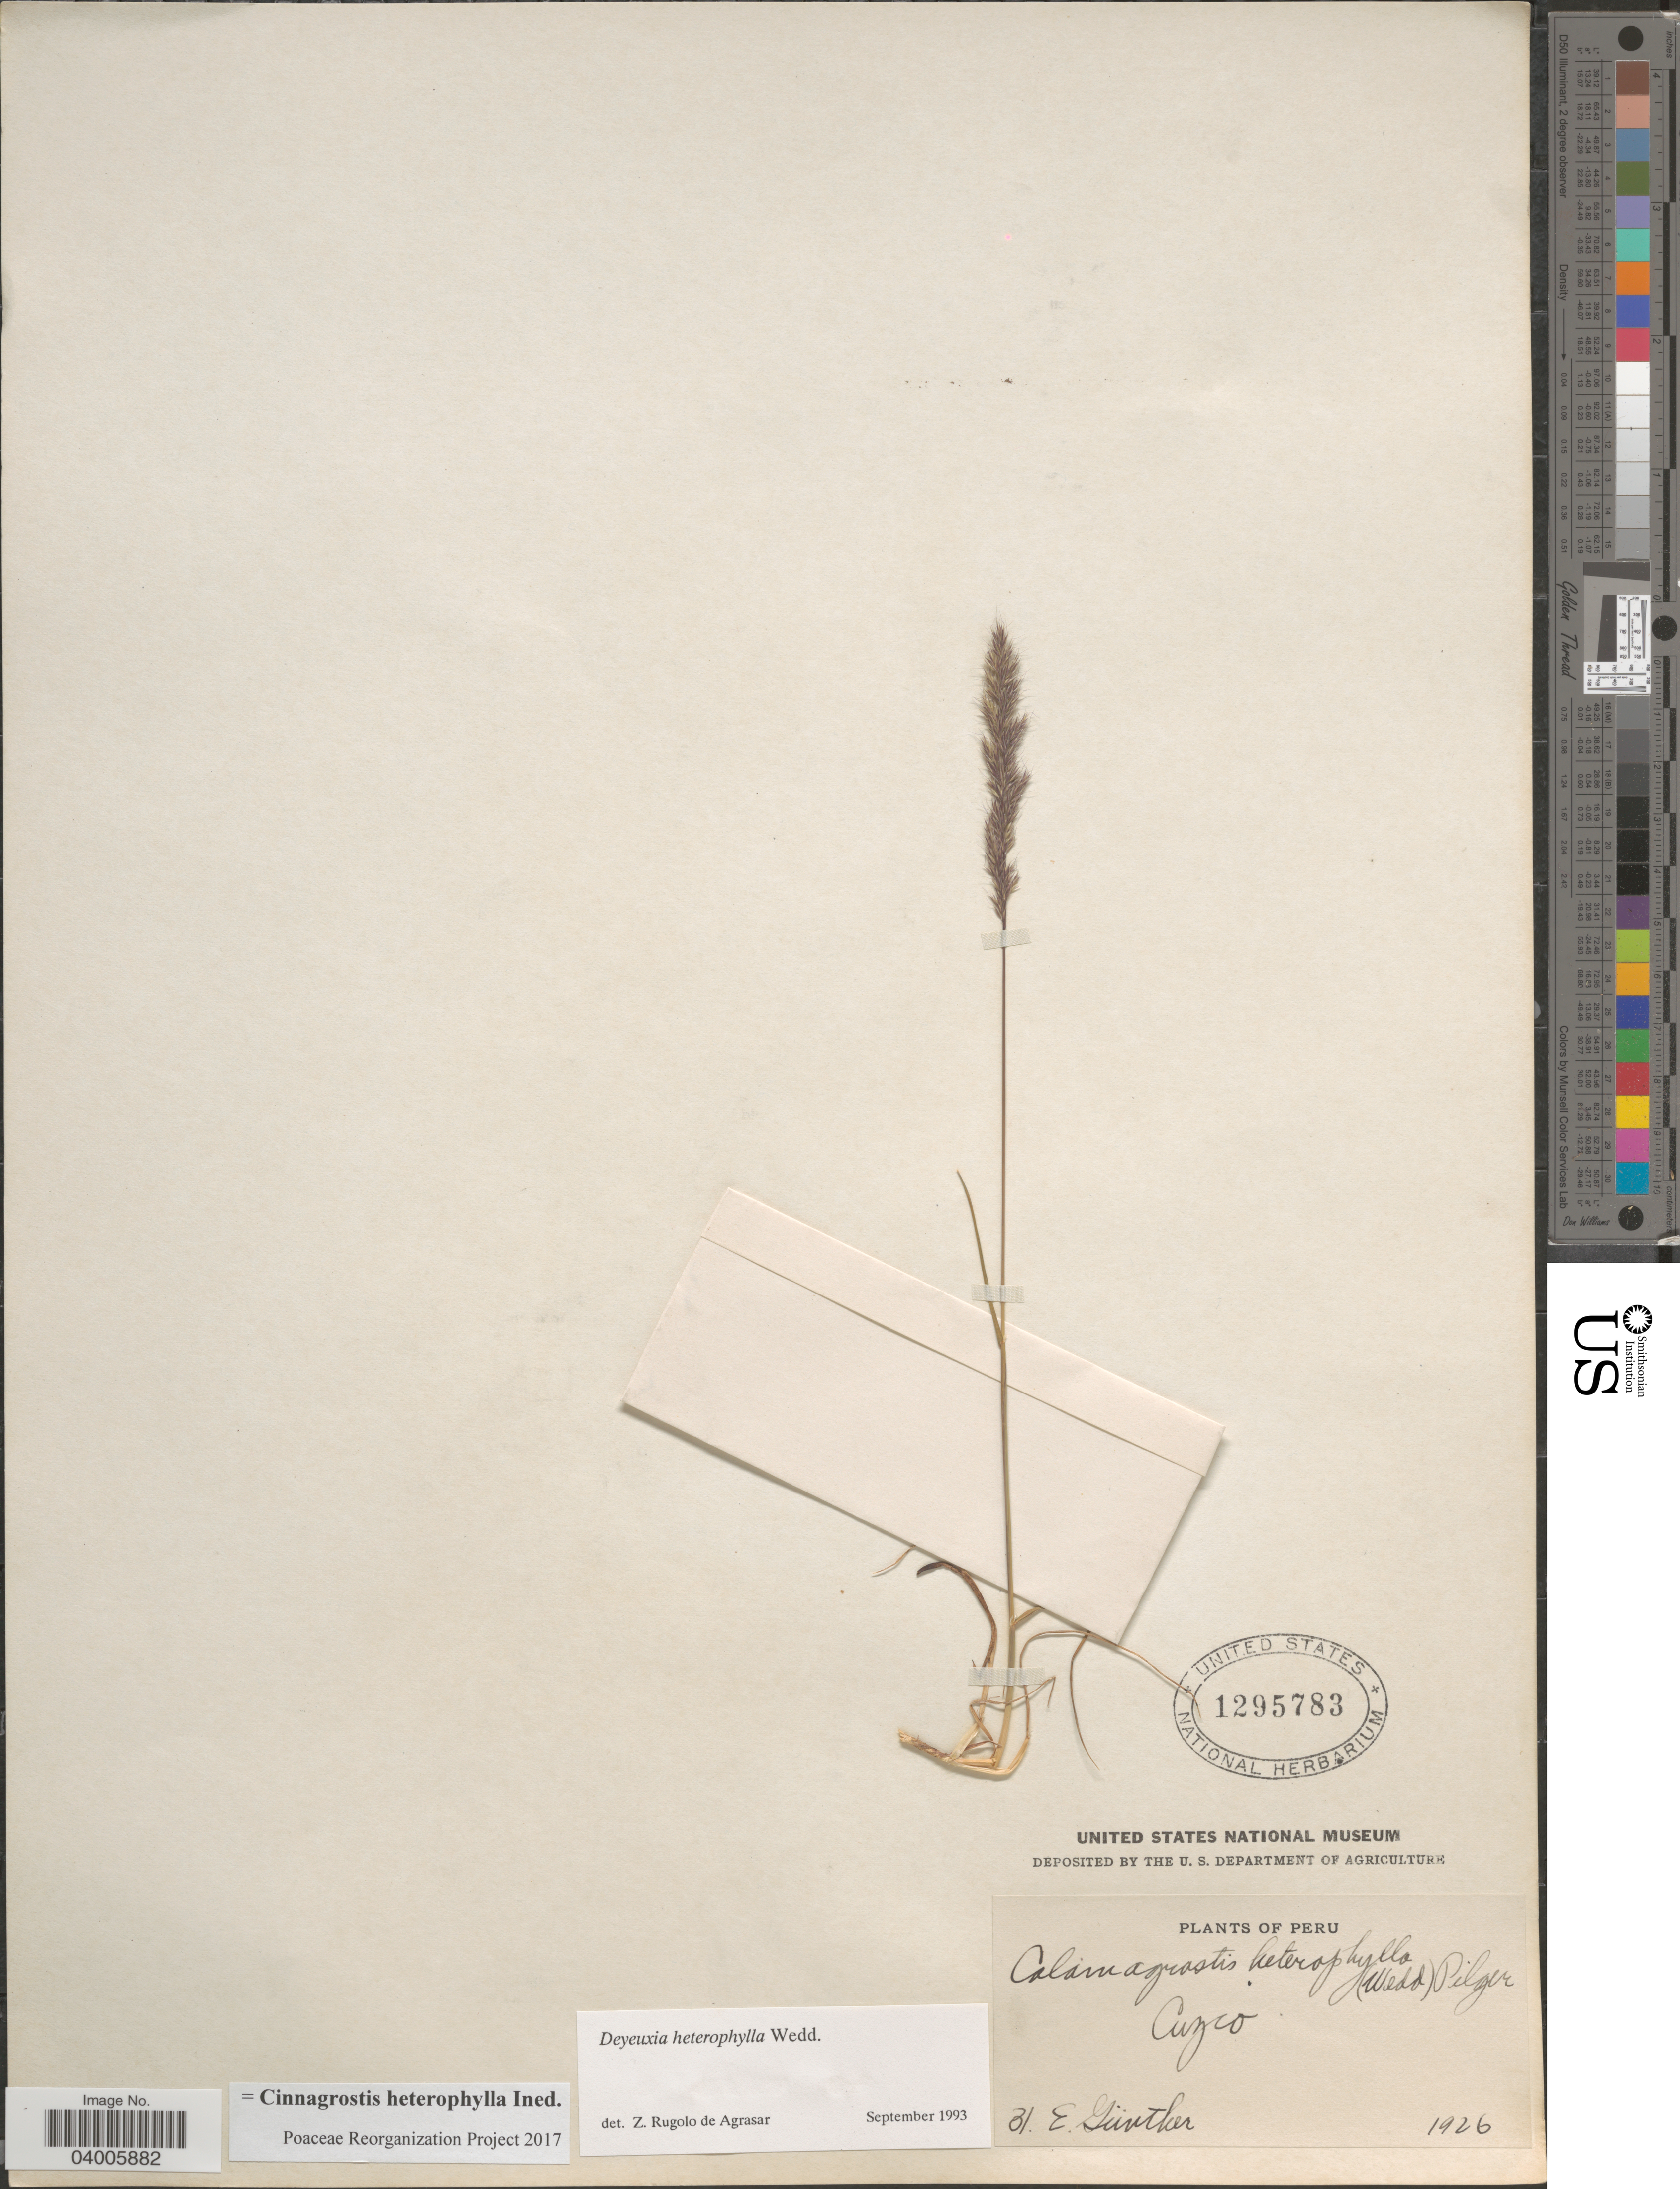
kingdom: Plantae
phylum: Tracheophyta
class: Liliopsida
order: Poales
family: Poaceae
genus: Cinnagrostis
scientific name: Cinnagrostis heterophylla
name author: (Wedd.) P.M. Peterson et al.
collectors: E. Gunther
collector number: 31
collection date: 1926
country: Peru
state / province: Cusco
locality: Cusco.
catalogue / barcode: US 1295783